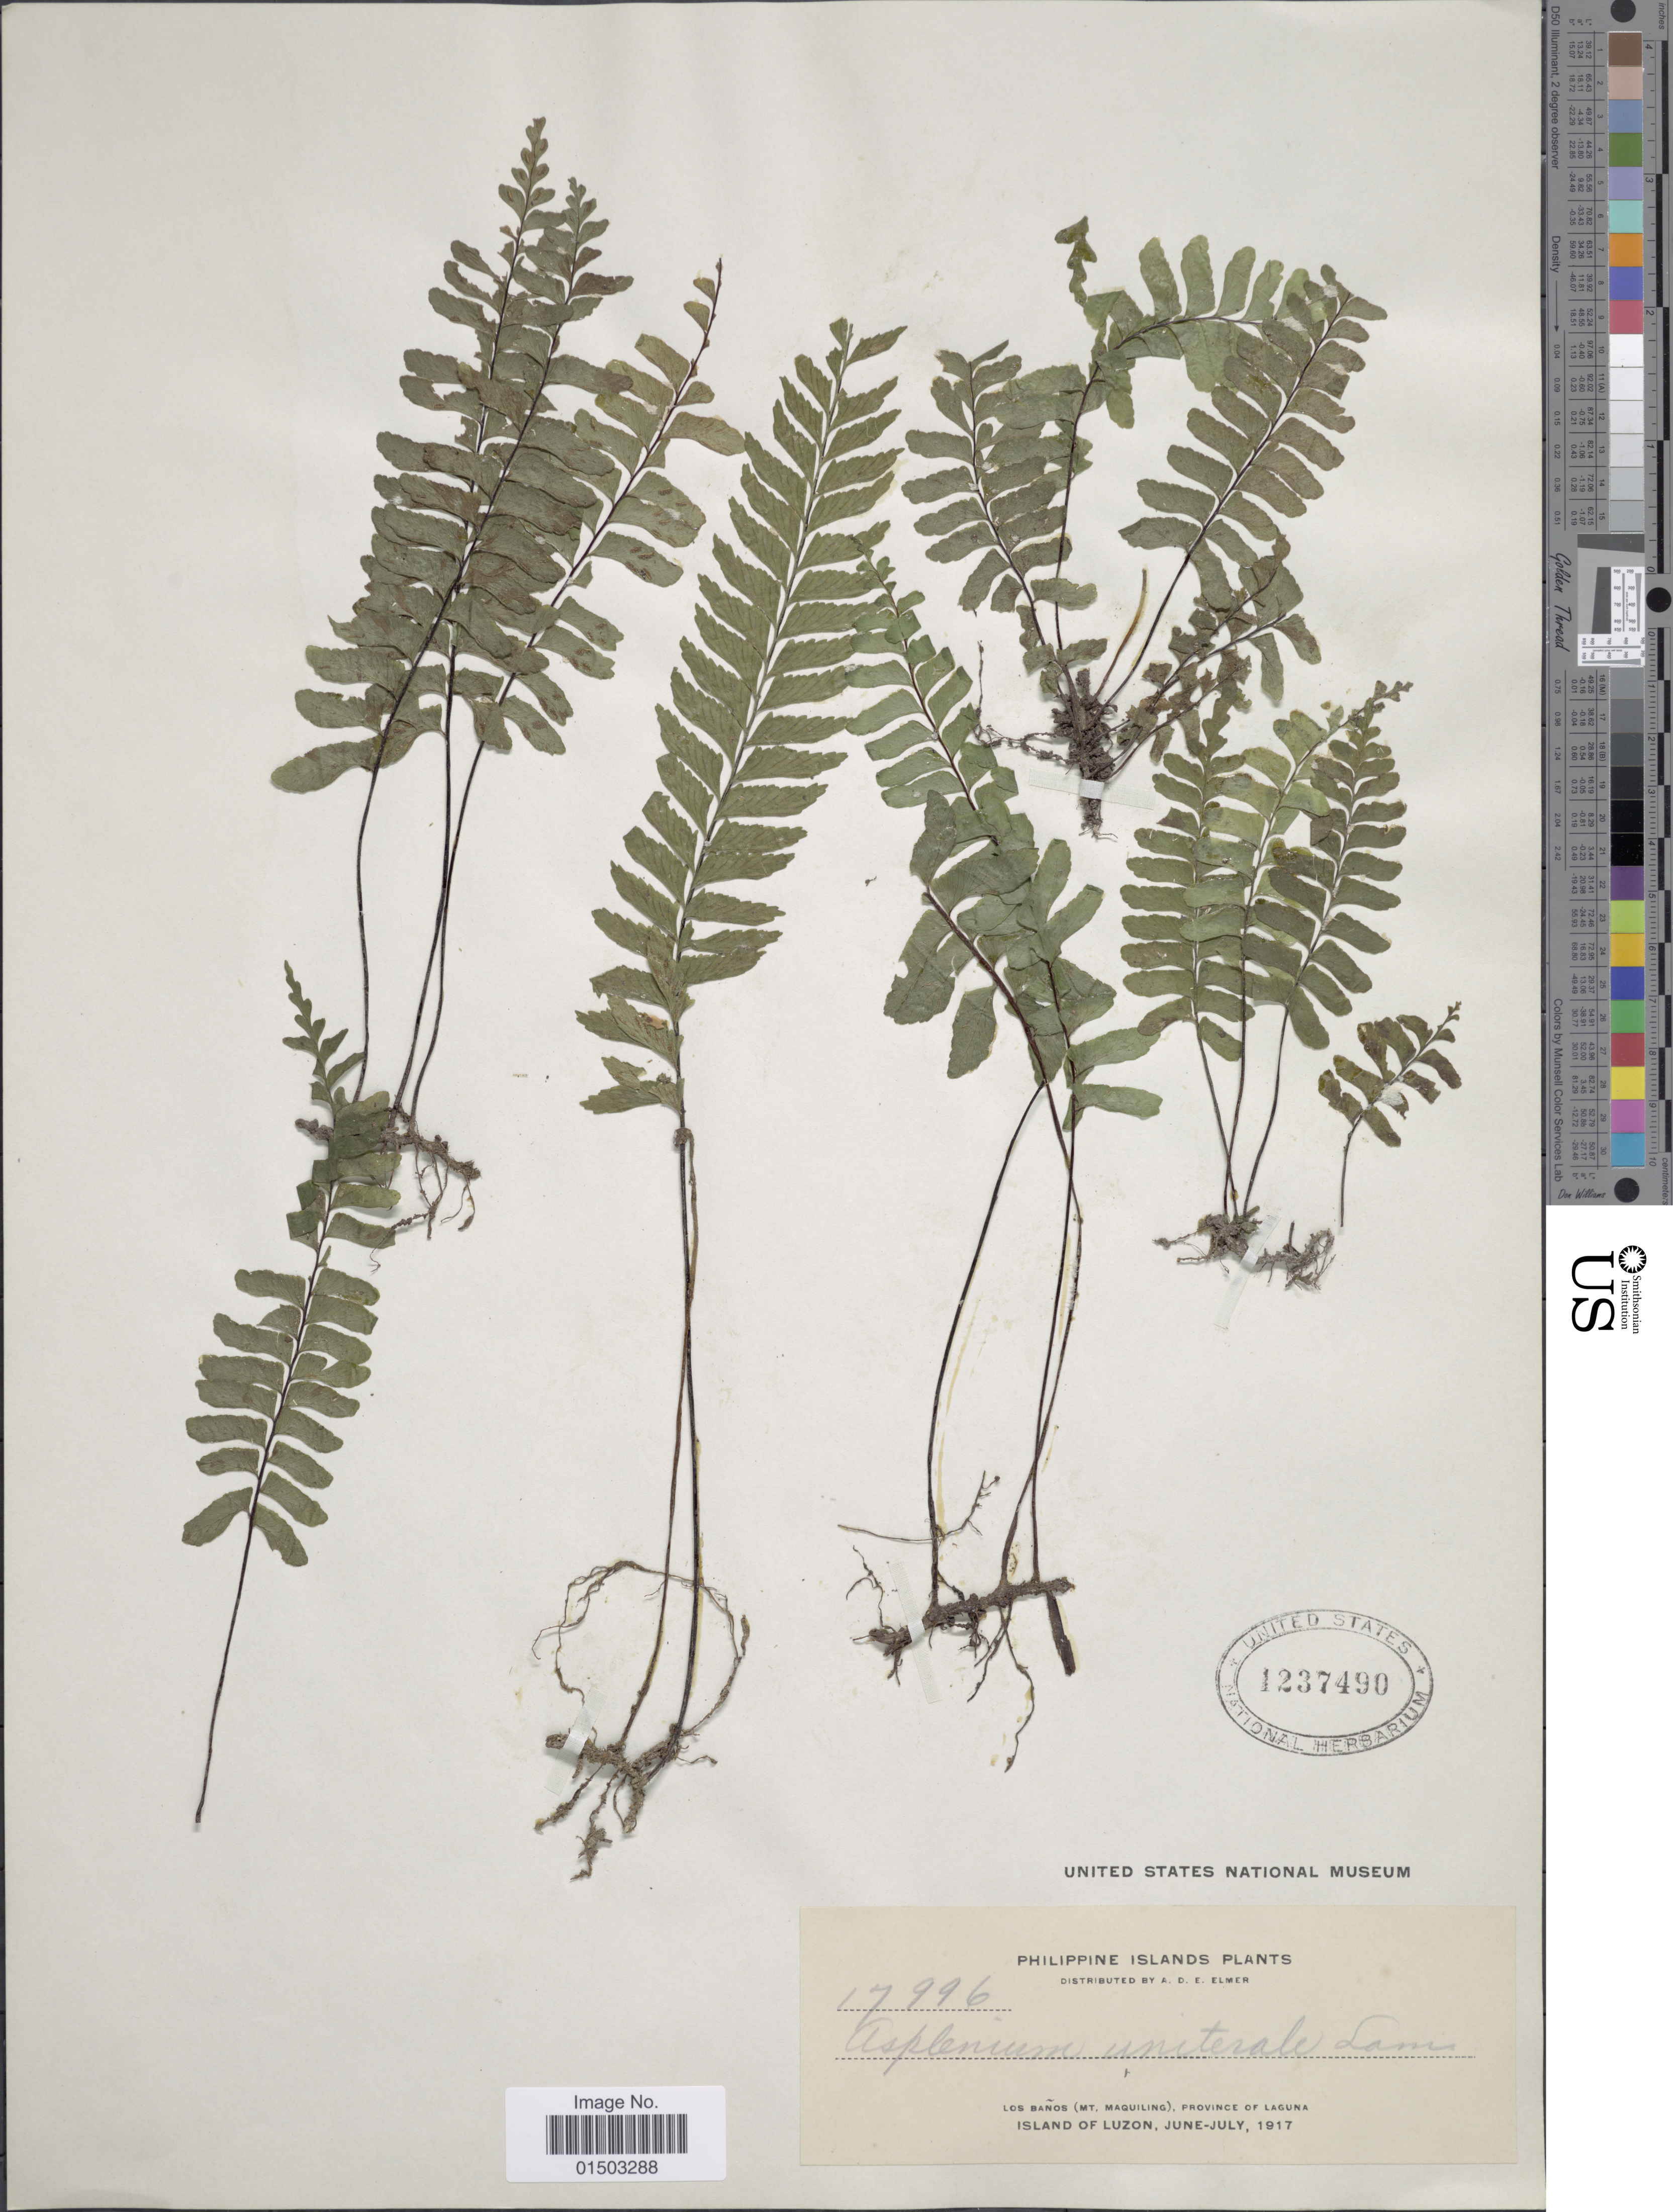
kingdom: Plantae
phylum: Tracheophyta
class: Polypodiopsida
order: Polypodiales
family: Aspleniaceae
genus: Hymenasplenium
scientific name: Hymenasplenium unilaterale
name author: (Lam.) Hayata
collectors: A. D. E. Elmer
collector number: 17996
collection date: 1917-06/1917-07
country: Philippines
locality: Philippine Islands. Los Banos (Mt. Maquiling), Province of Laguna. Island of Luzon.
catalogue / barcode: US 1237490